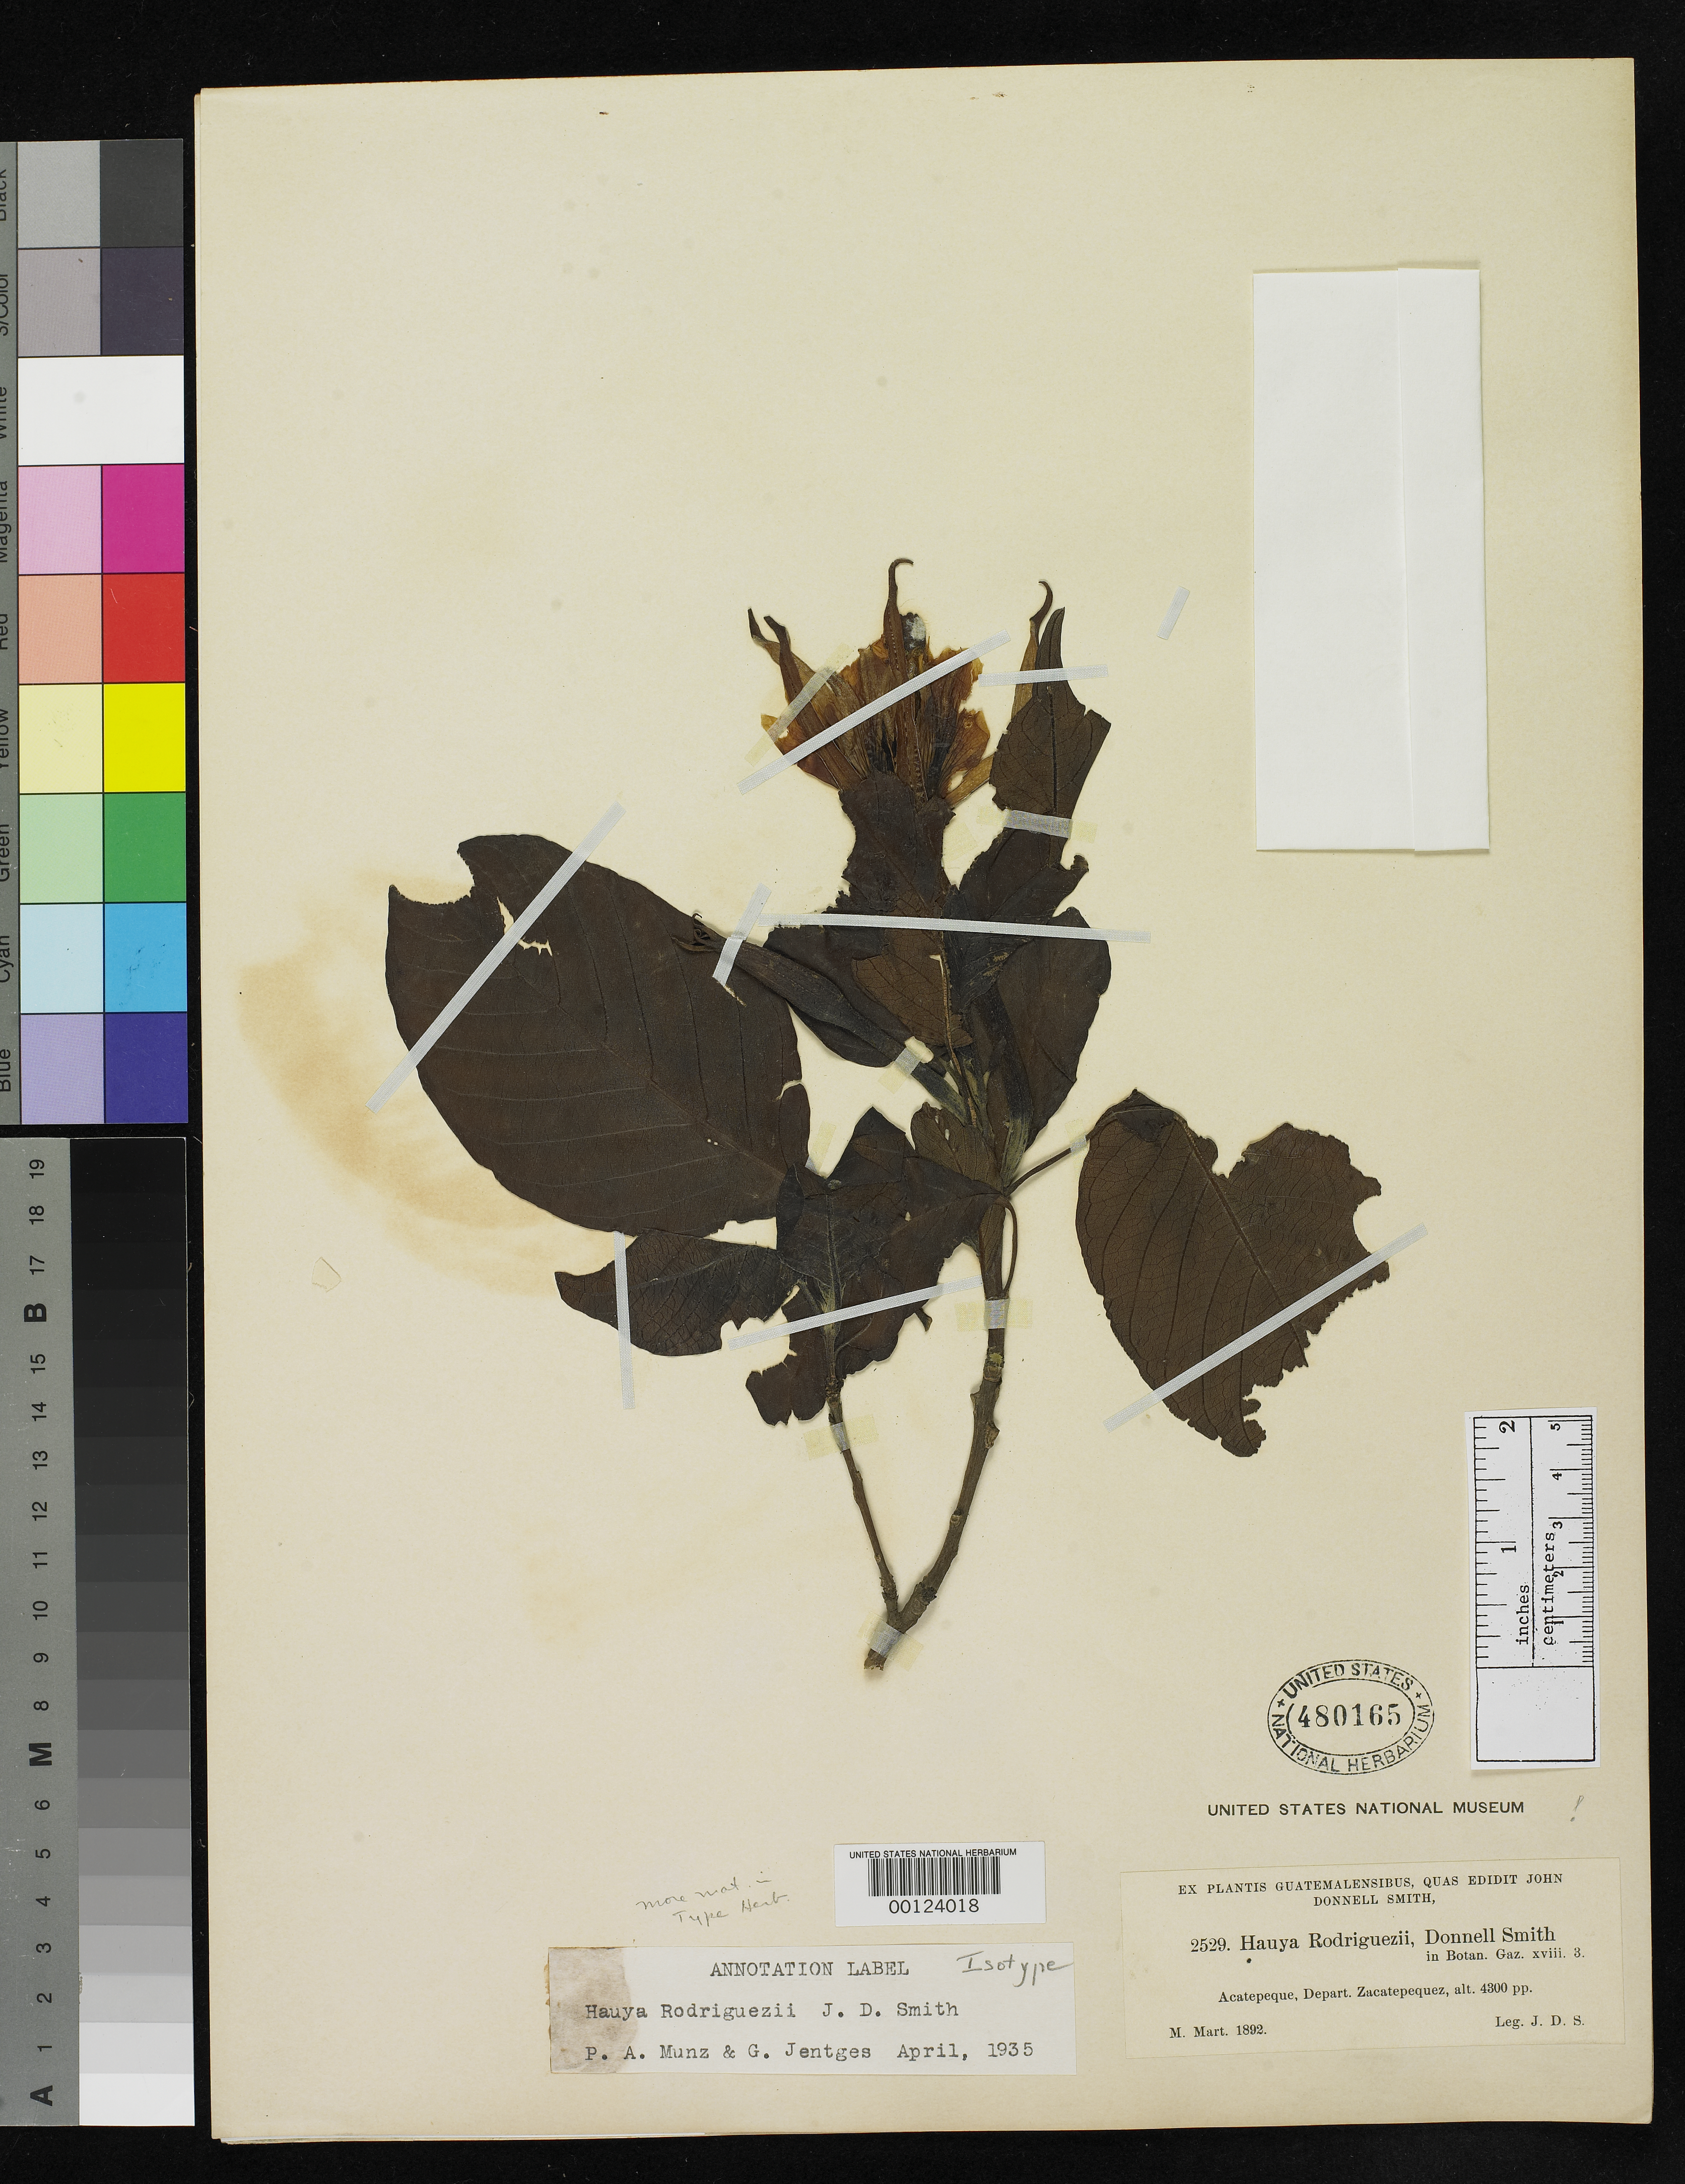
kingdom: Plantae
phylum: Tracheophyta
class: Magnoliopsida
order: Myrtales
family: Onagraceae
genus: Hauya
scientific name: Hauya rodriguezii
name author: Donn. Sm.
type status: Type Collection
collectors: J. Donnell Smith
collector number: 2529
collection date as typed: Mar 1892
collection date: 1892-03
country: Guatemala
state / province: Sacatepéquez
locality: Acatepeque.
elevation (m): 1311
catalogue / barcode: US 480165